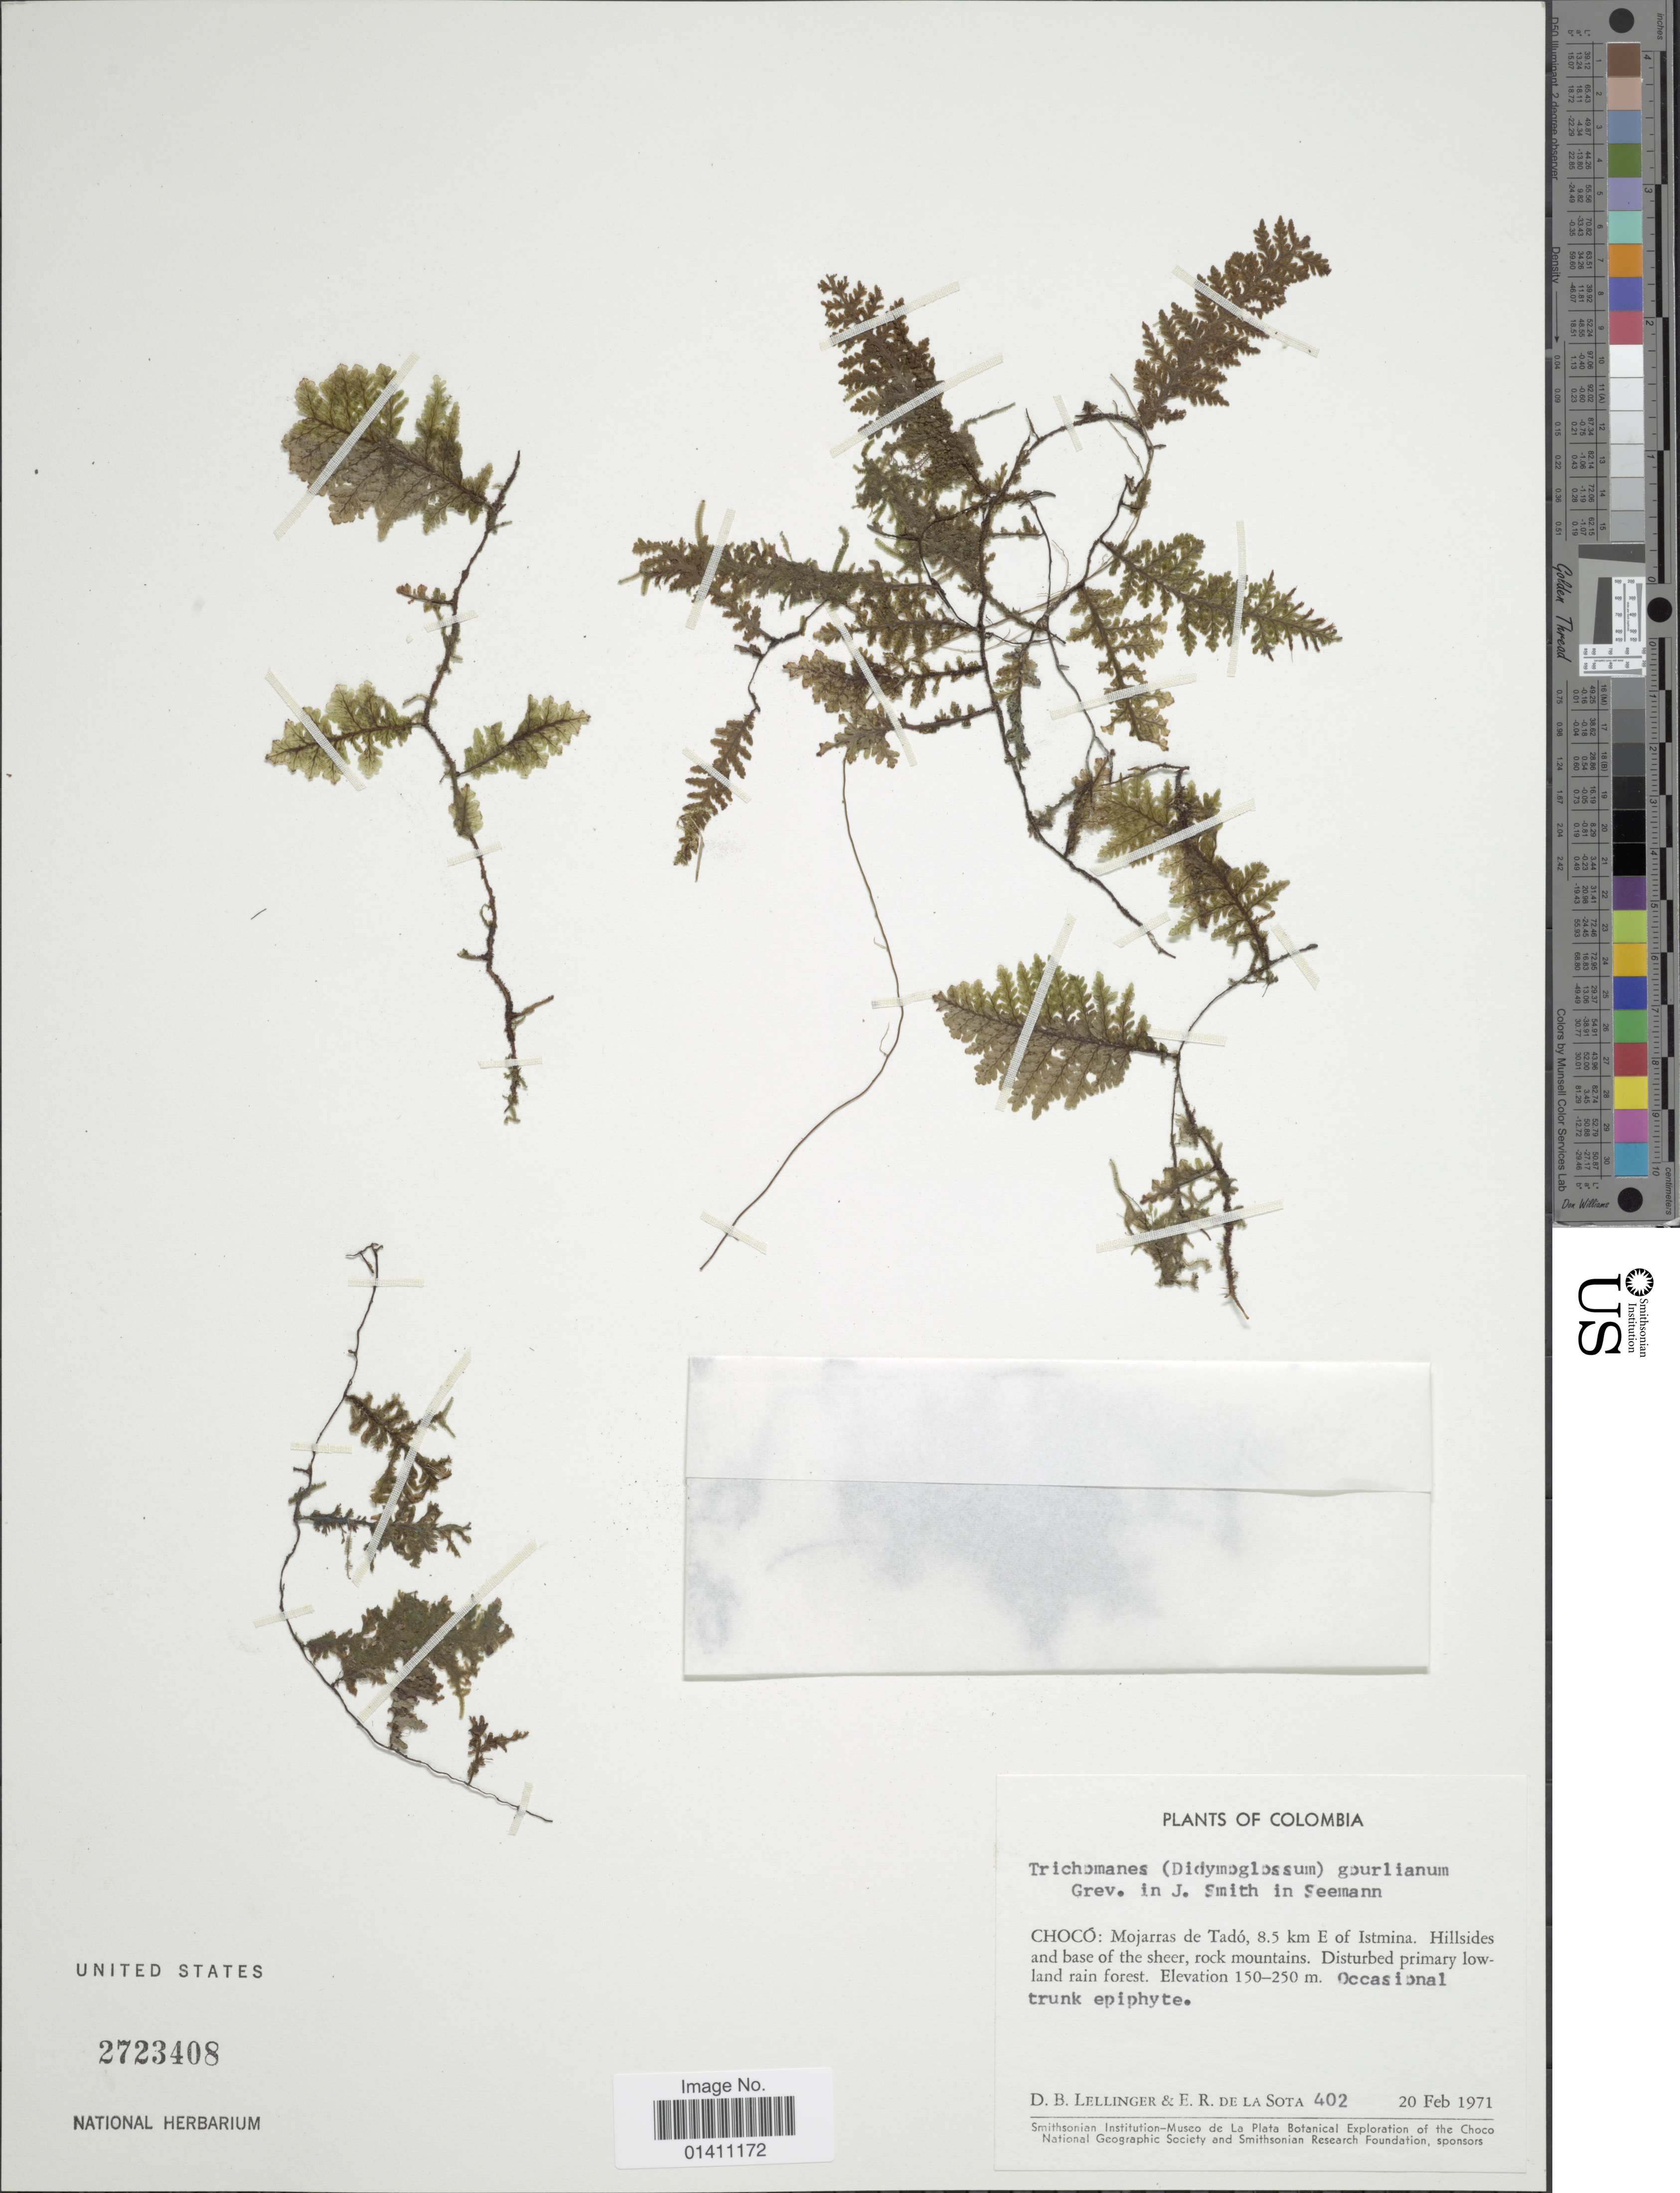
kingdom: Plantae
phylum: Tracheophyta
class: Polypodiopsida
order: Hymenophyllales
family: Hymenophyllaceae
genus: Didymoglossum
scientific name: Didymoglossum gourlianum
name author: (Grev. ex J. Sm.) Pic. Serm.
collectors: D. B. Lellinger & E. R. de la Sota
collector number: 402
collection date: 1971-02-20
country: Colombia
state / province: Chocó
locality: Mojarras de Tado, 8.5 km E of Istmina.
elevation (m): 150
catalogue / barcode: US 2723408